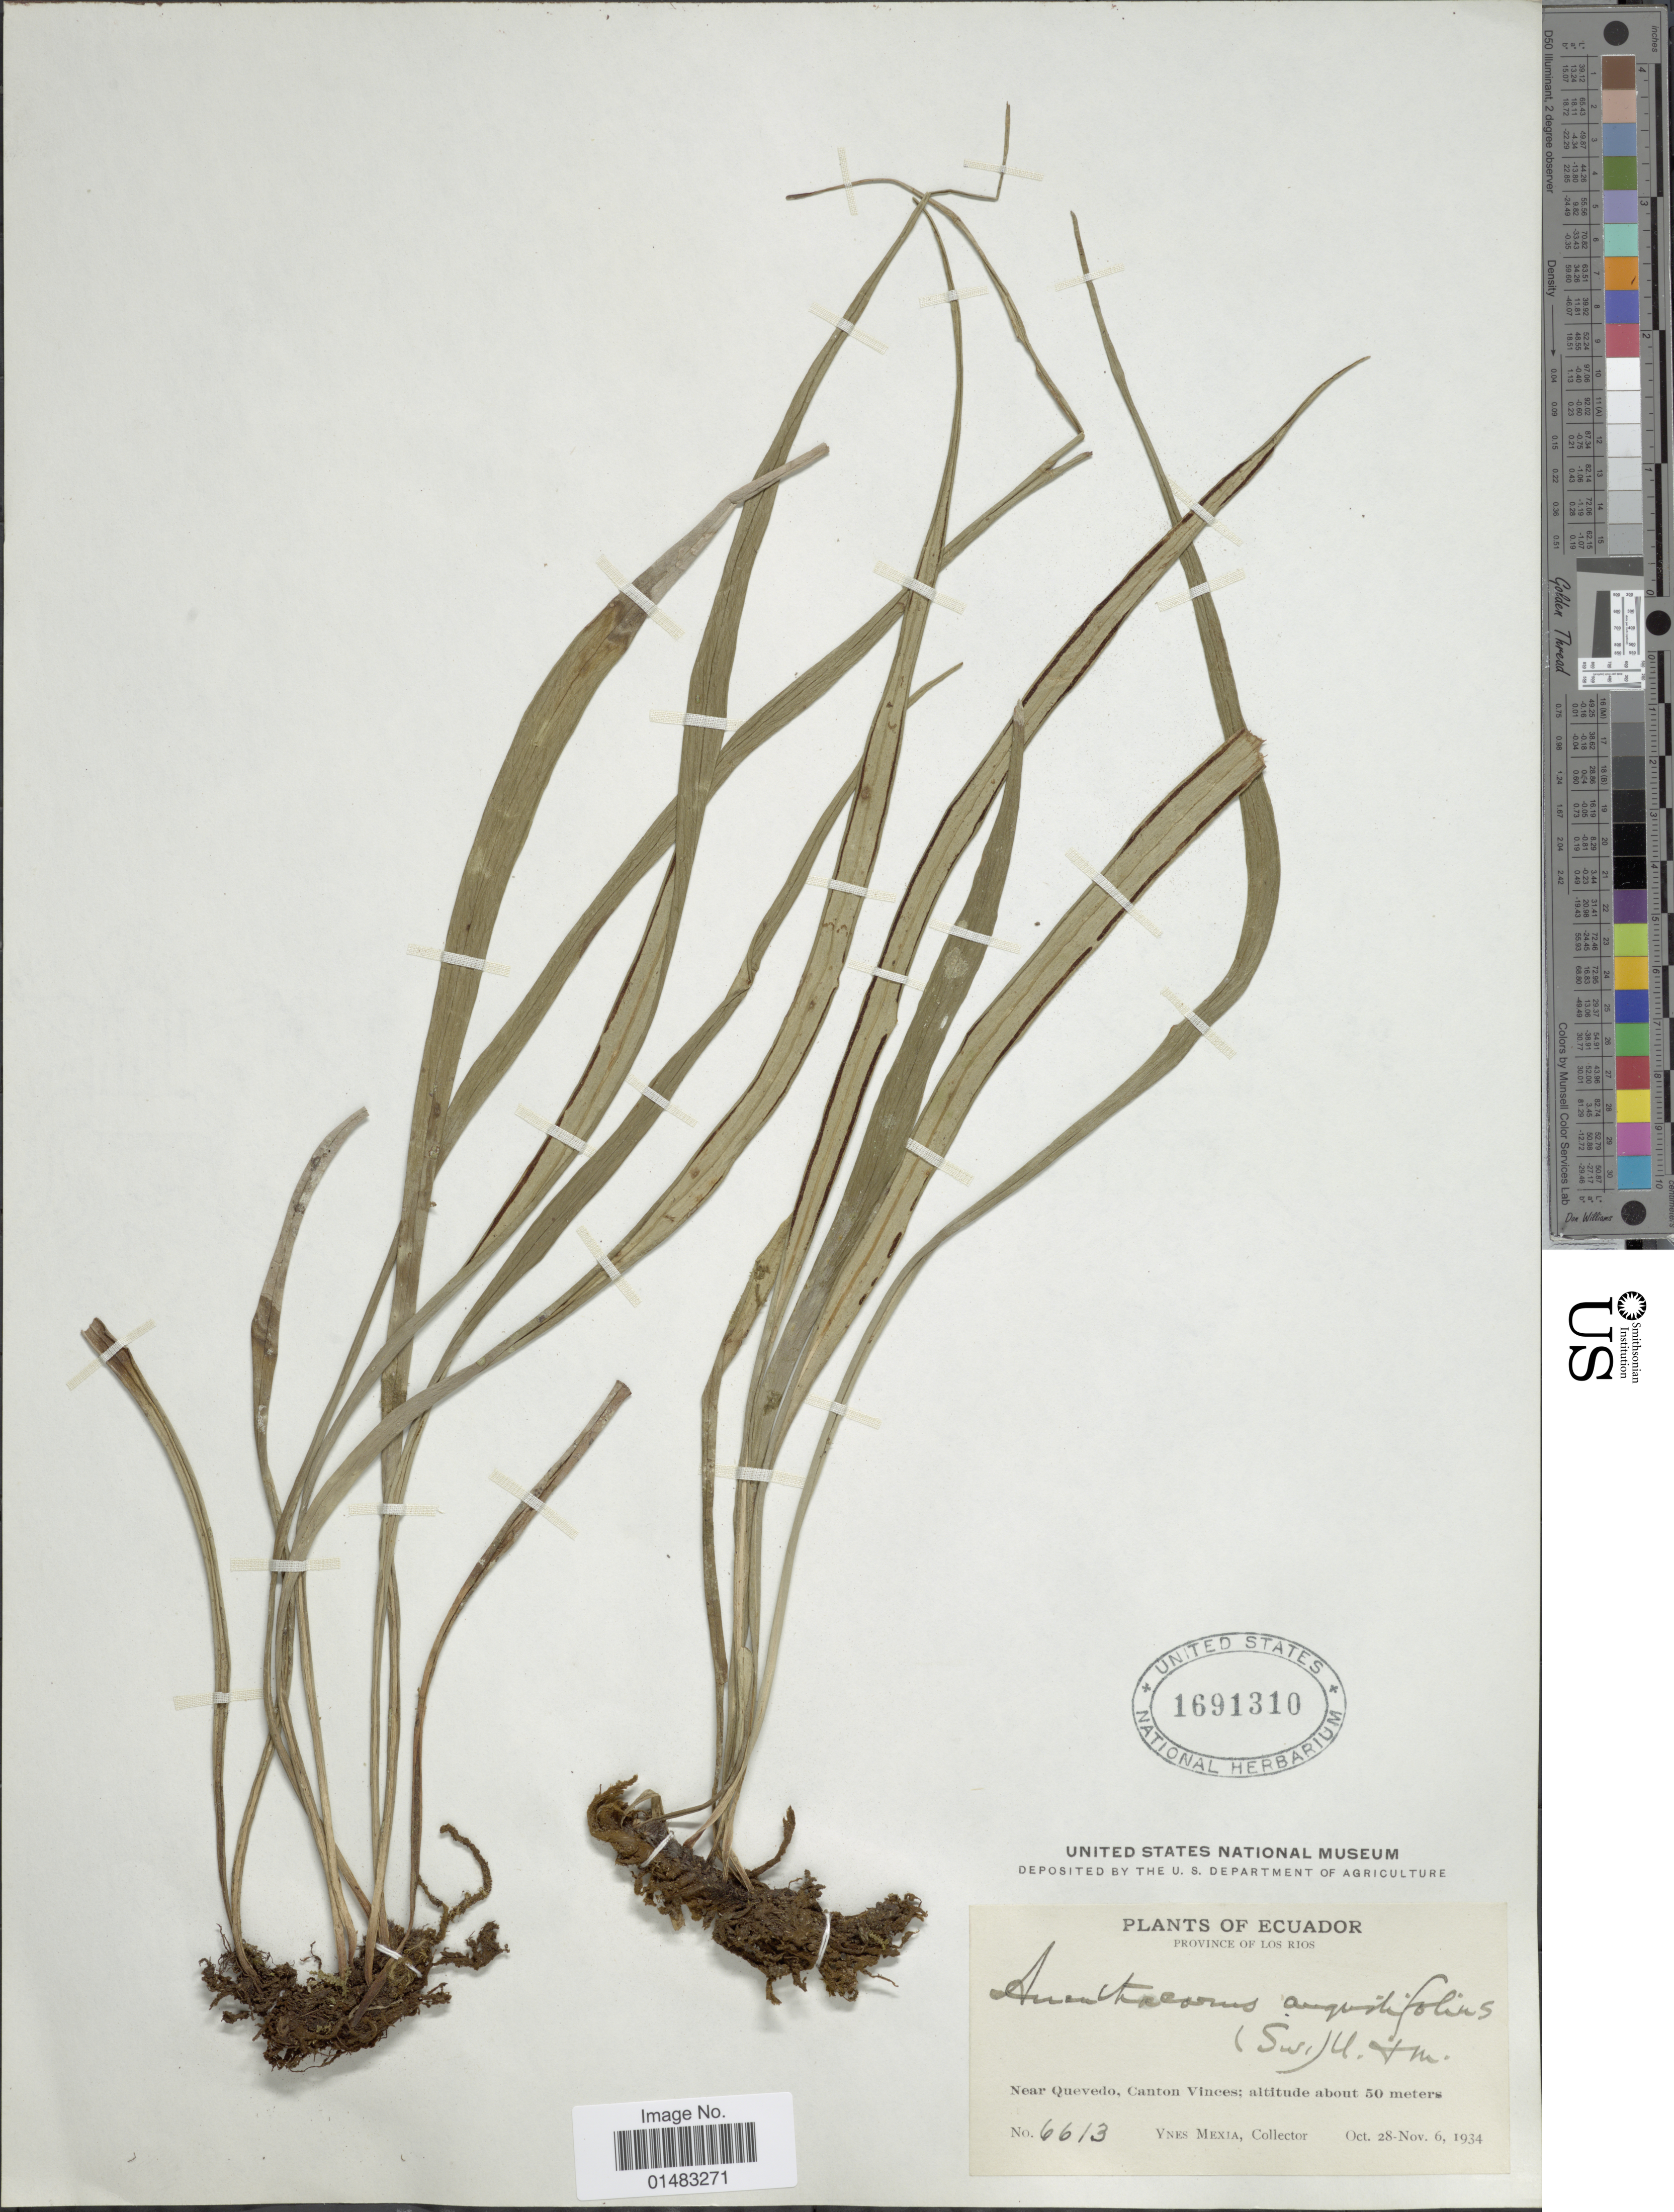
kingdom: Plantae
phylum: Tracheophyta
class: Polypodiopsida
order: Polypodiales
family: Pteridaceae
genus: Ananthacorus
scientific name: Ananthacorus angustifolius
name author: (Sw.) Underw. & Maxon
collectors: Y. Mexia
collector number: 6613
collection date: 1934-10-28/1934-11-06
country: Ecuador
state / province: Los Ríos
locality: Near Quevedo, Canton Vinces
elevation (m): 50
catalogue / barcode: US 1691310